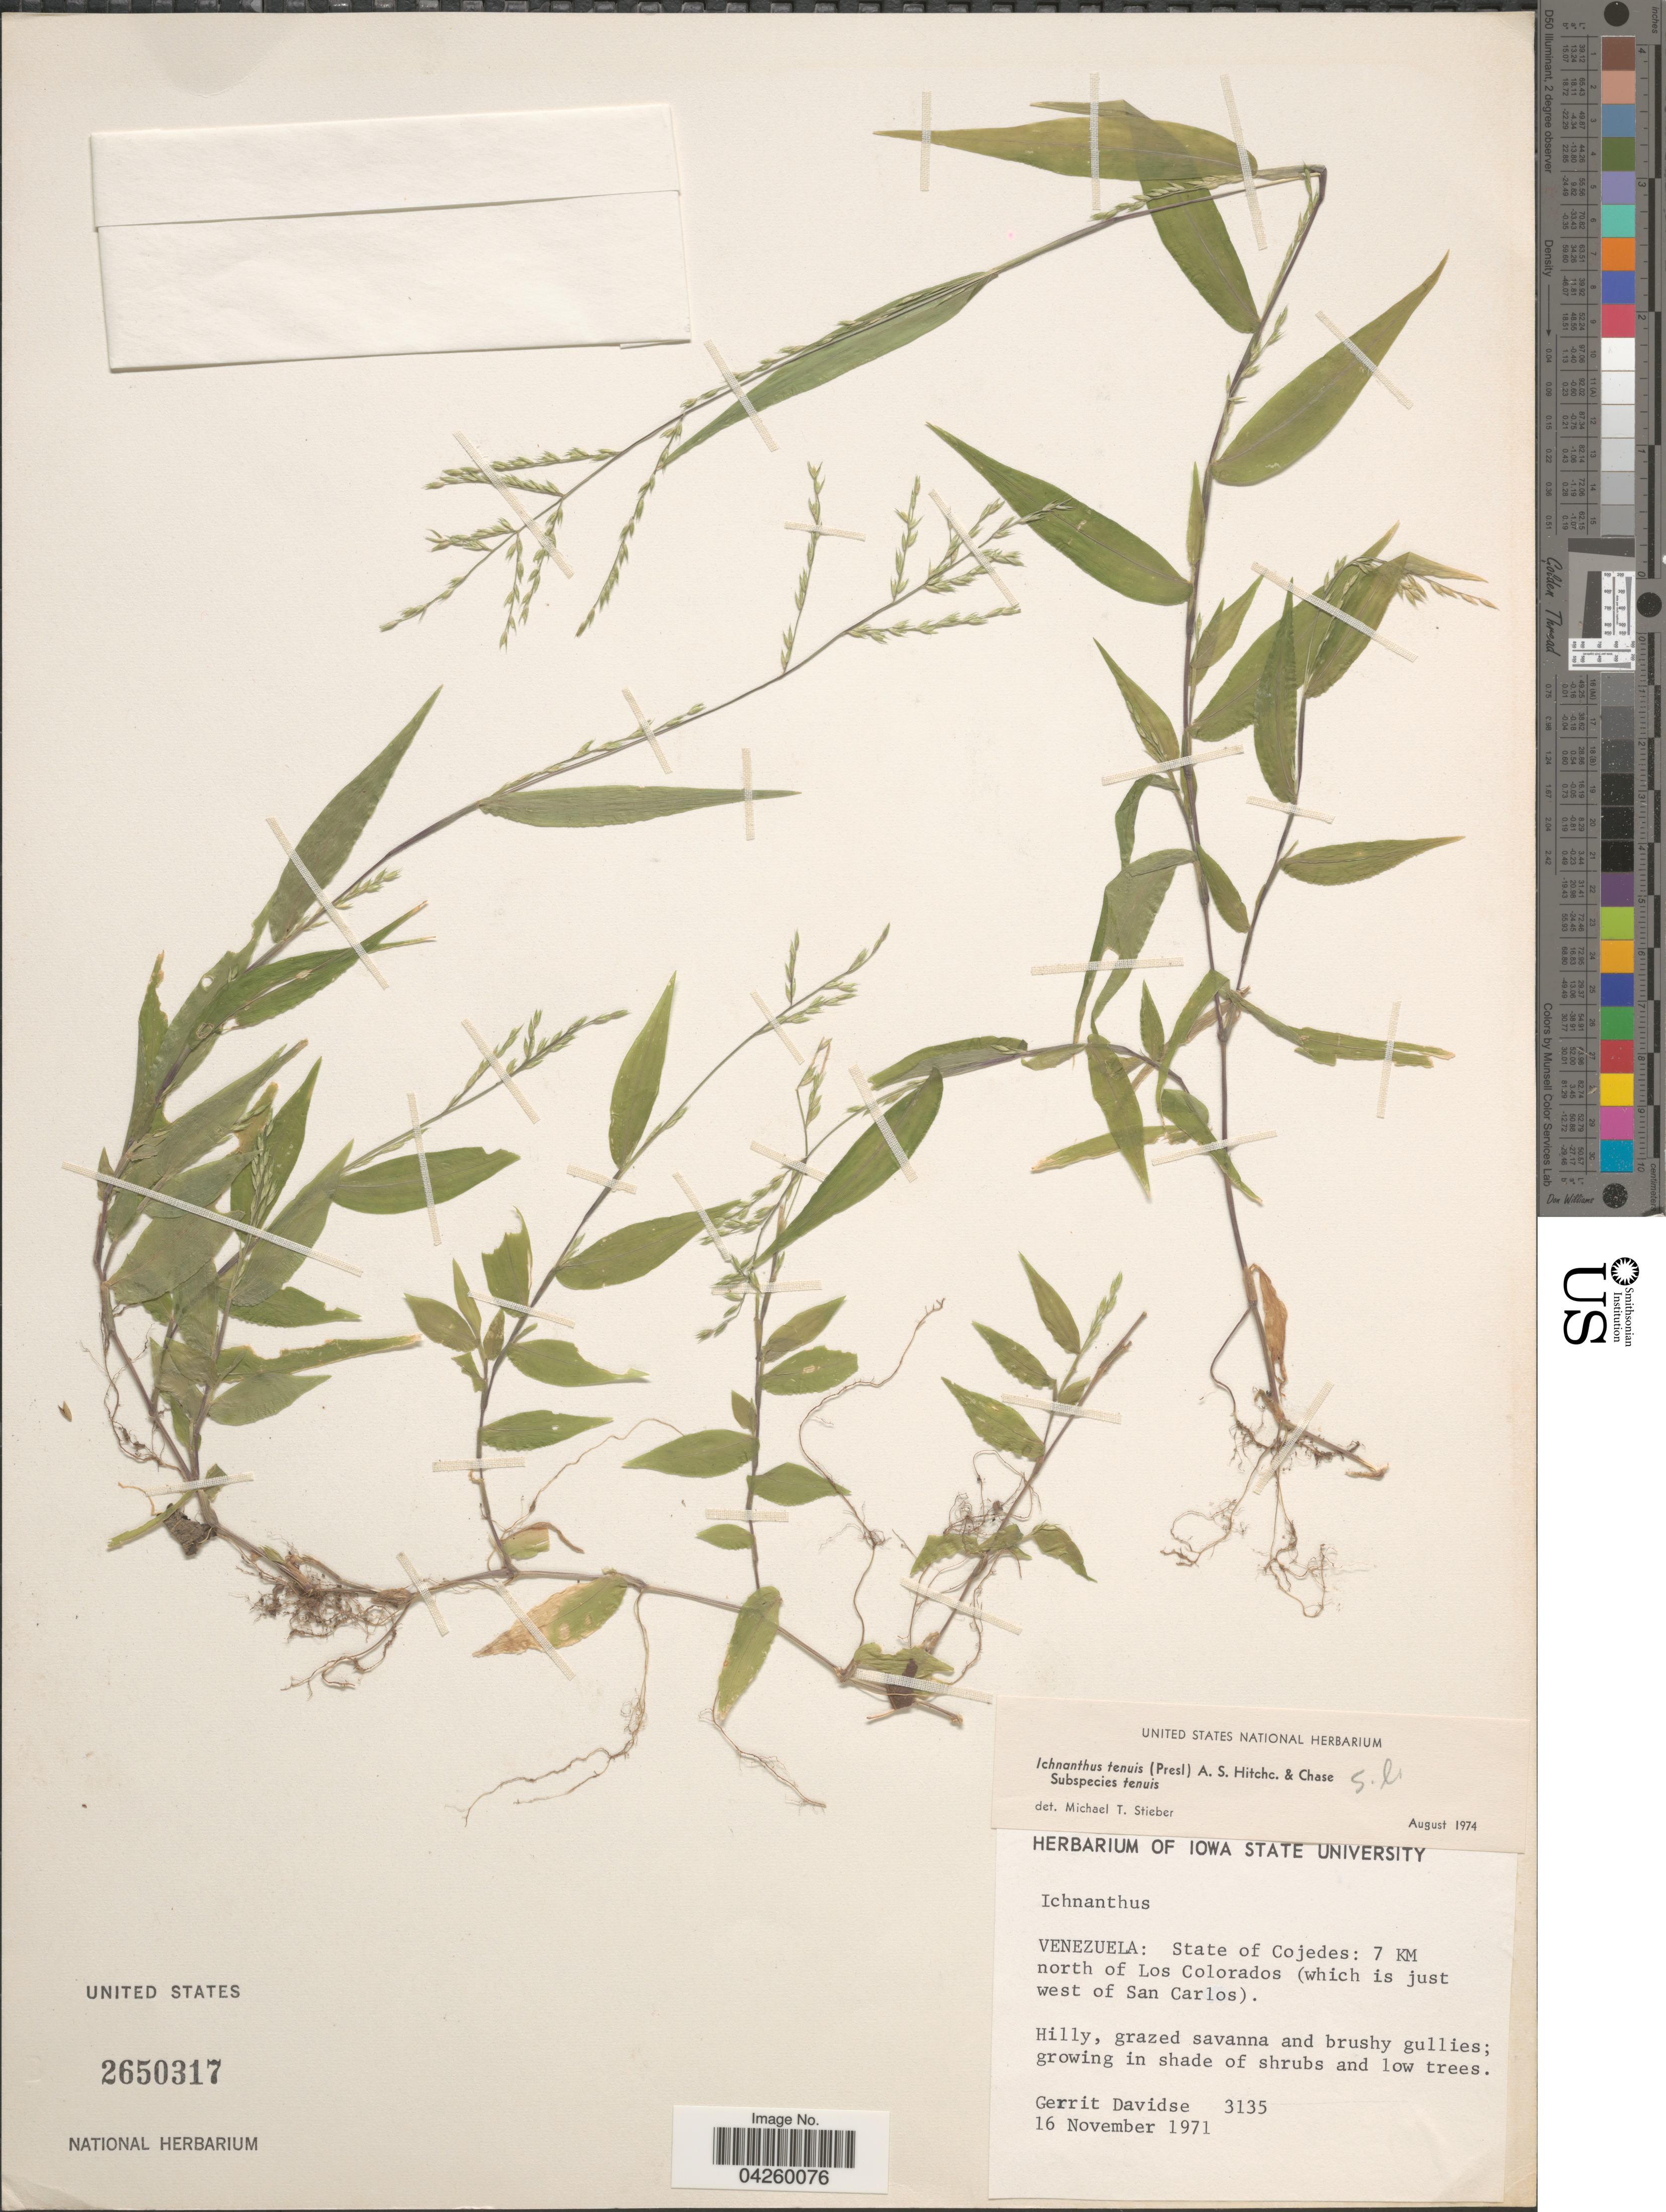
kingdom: Plantae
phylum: Tracheophyta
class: Liliopsida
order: Poales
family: Poaceae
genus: Ichnanthus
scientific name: Ichnanthus tenuis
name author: (J. Presl) Hitchc. & Chase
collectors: G. Davidse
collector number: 3135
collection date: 1971-11-16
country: Venezuela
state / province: Cojedes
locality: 7 KM north of Los Colorados (which is just west of San Carlos).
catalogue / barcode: US 2650317